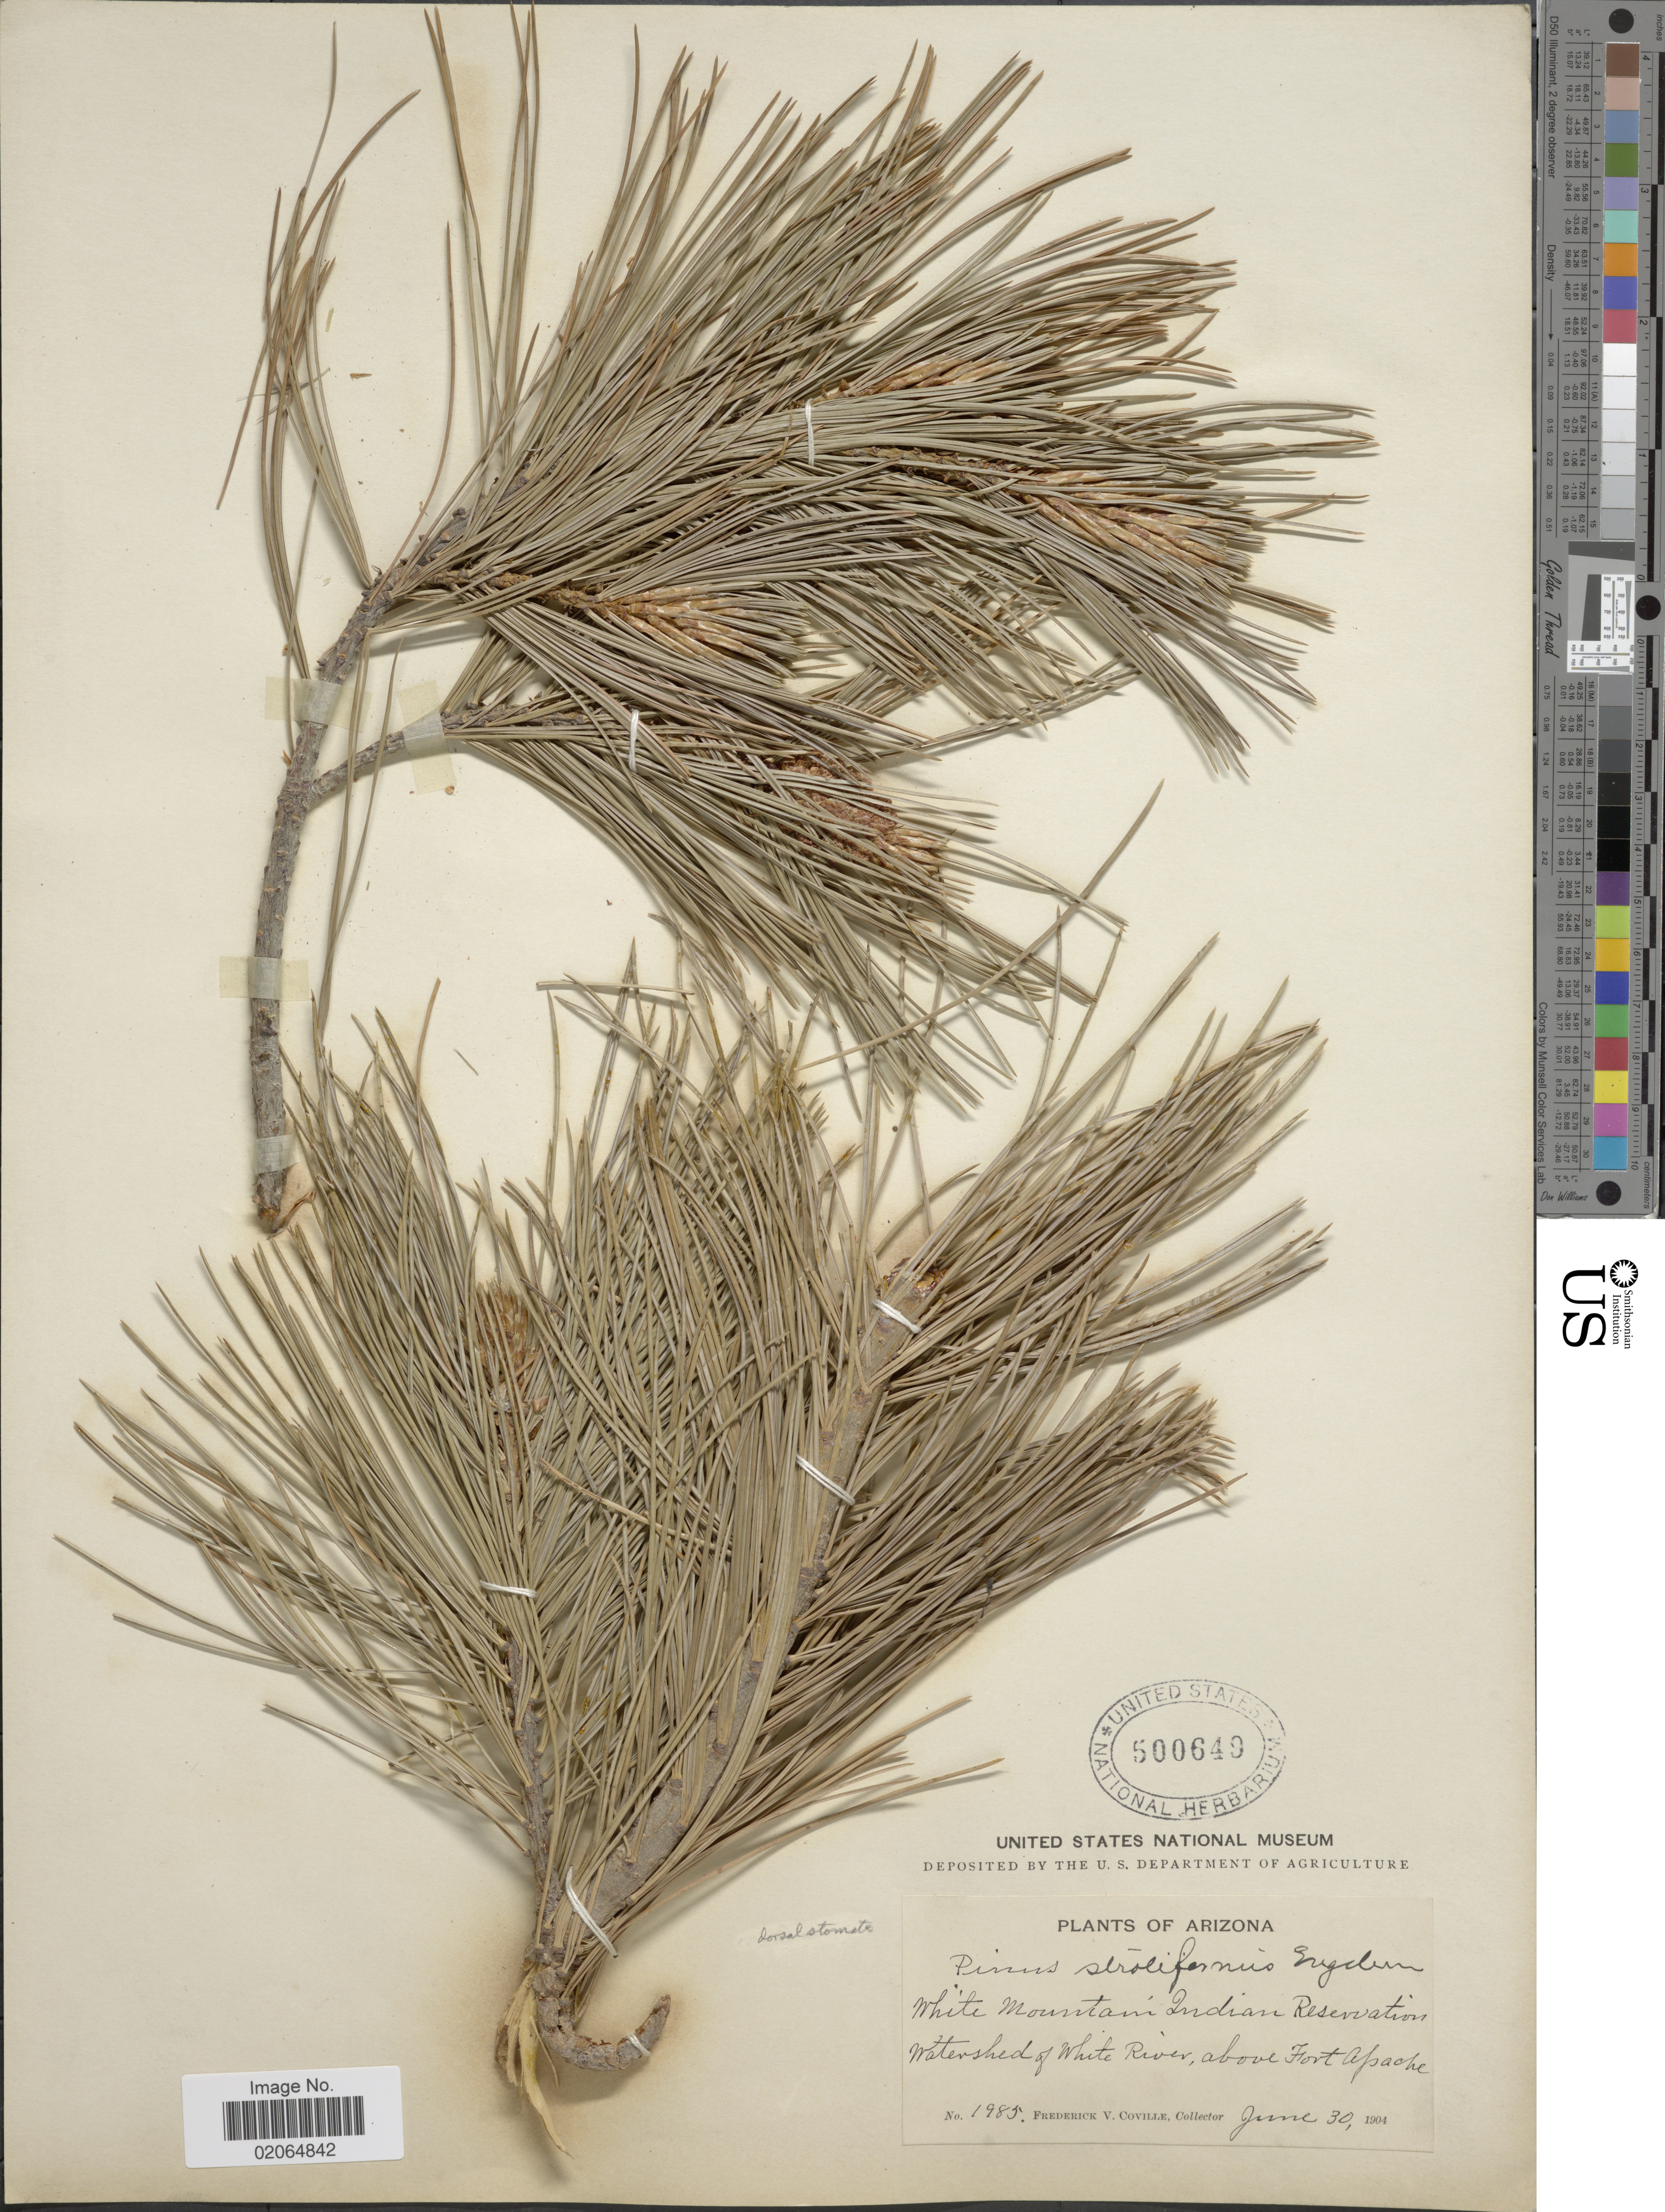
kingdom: Plantae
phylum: Tracheophyta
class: Pinopsida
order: Pinales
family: Pinaceae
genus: Pinus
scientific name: Pinus strobiformis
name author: Engelm.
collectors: F. V. Coville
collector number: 1985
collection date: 1904-06-30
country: United States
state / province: Arizona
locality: White Mountain Indian Reservation, Watershed of White River, Fort Apache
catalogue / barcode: US 500649